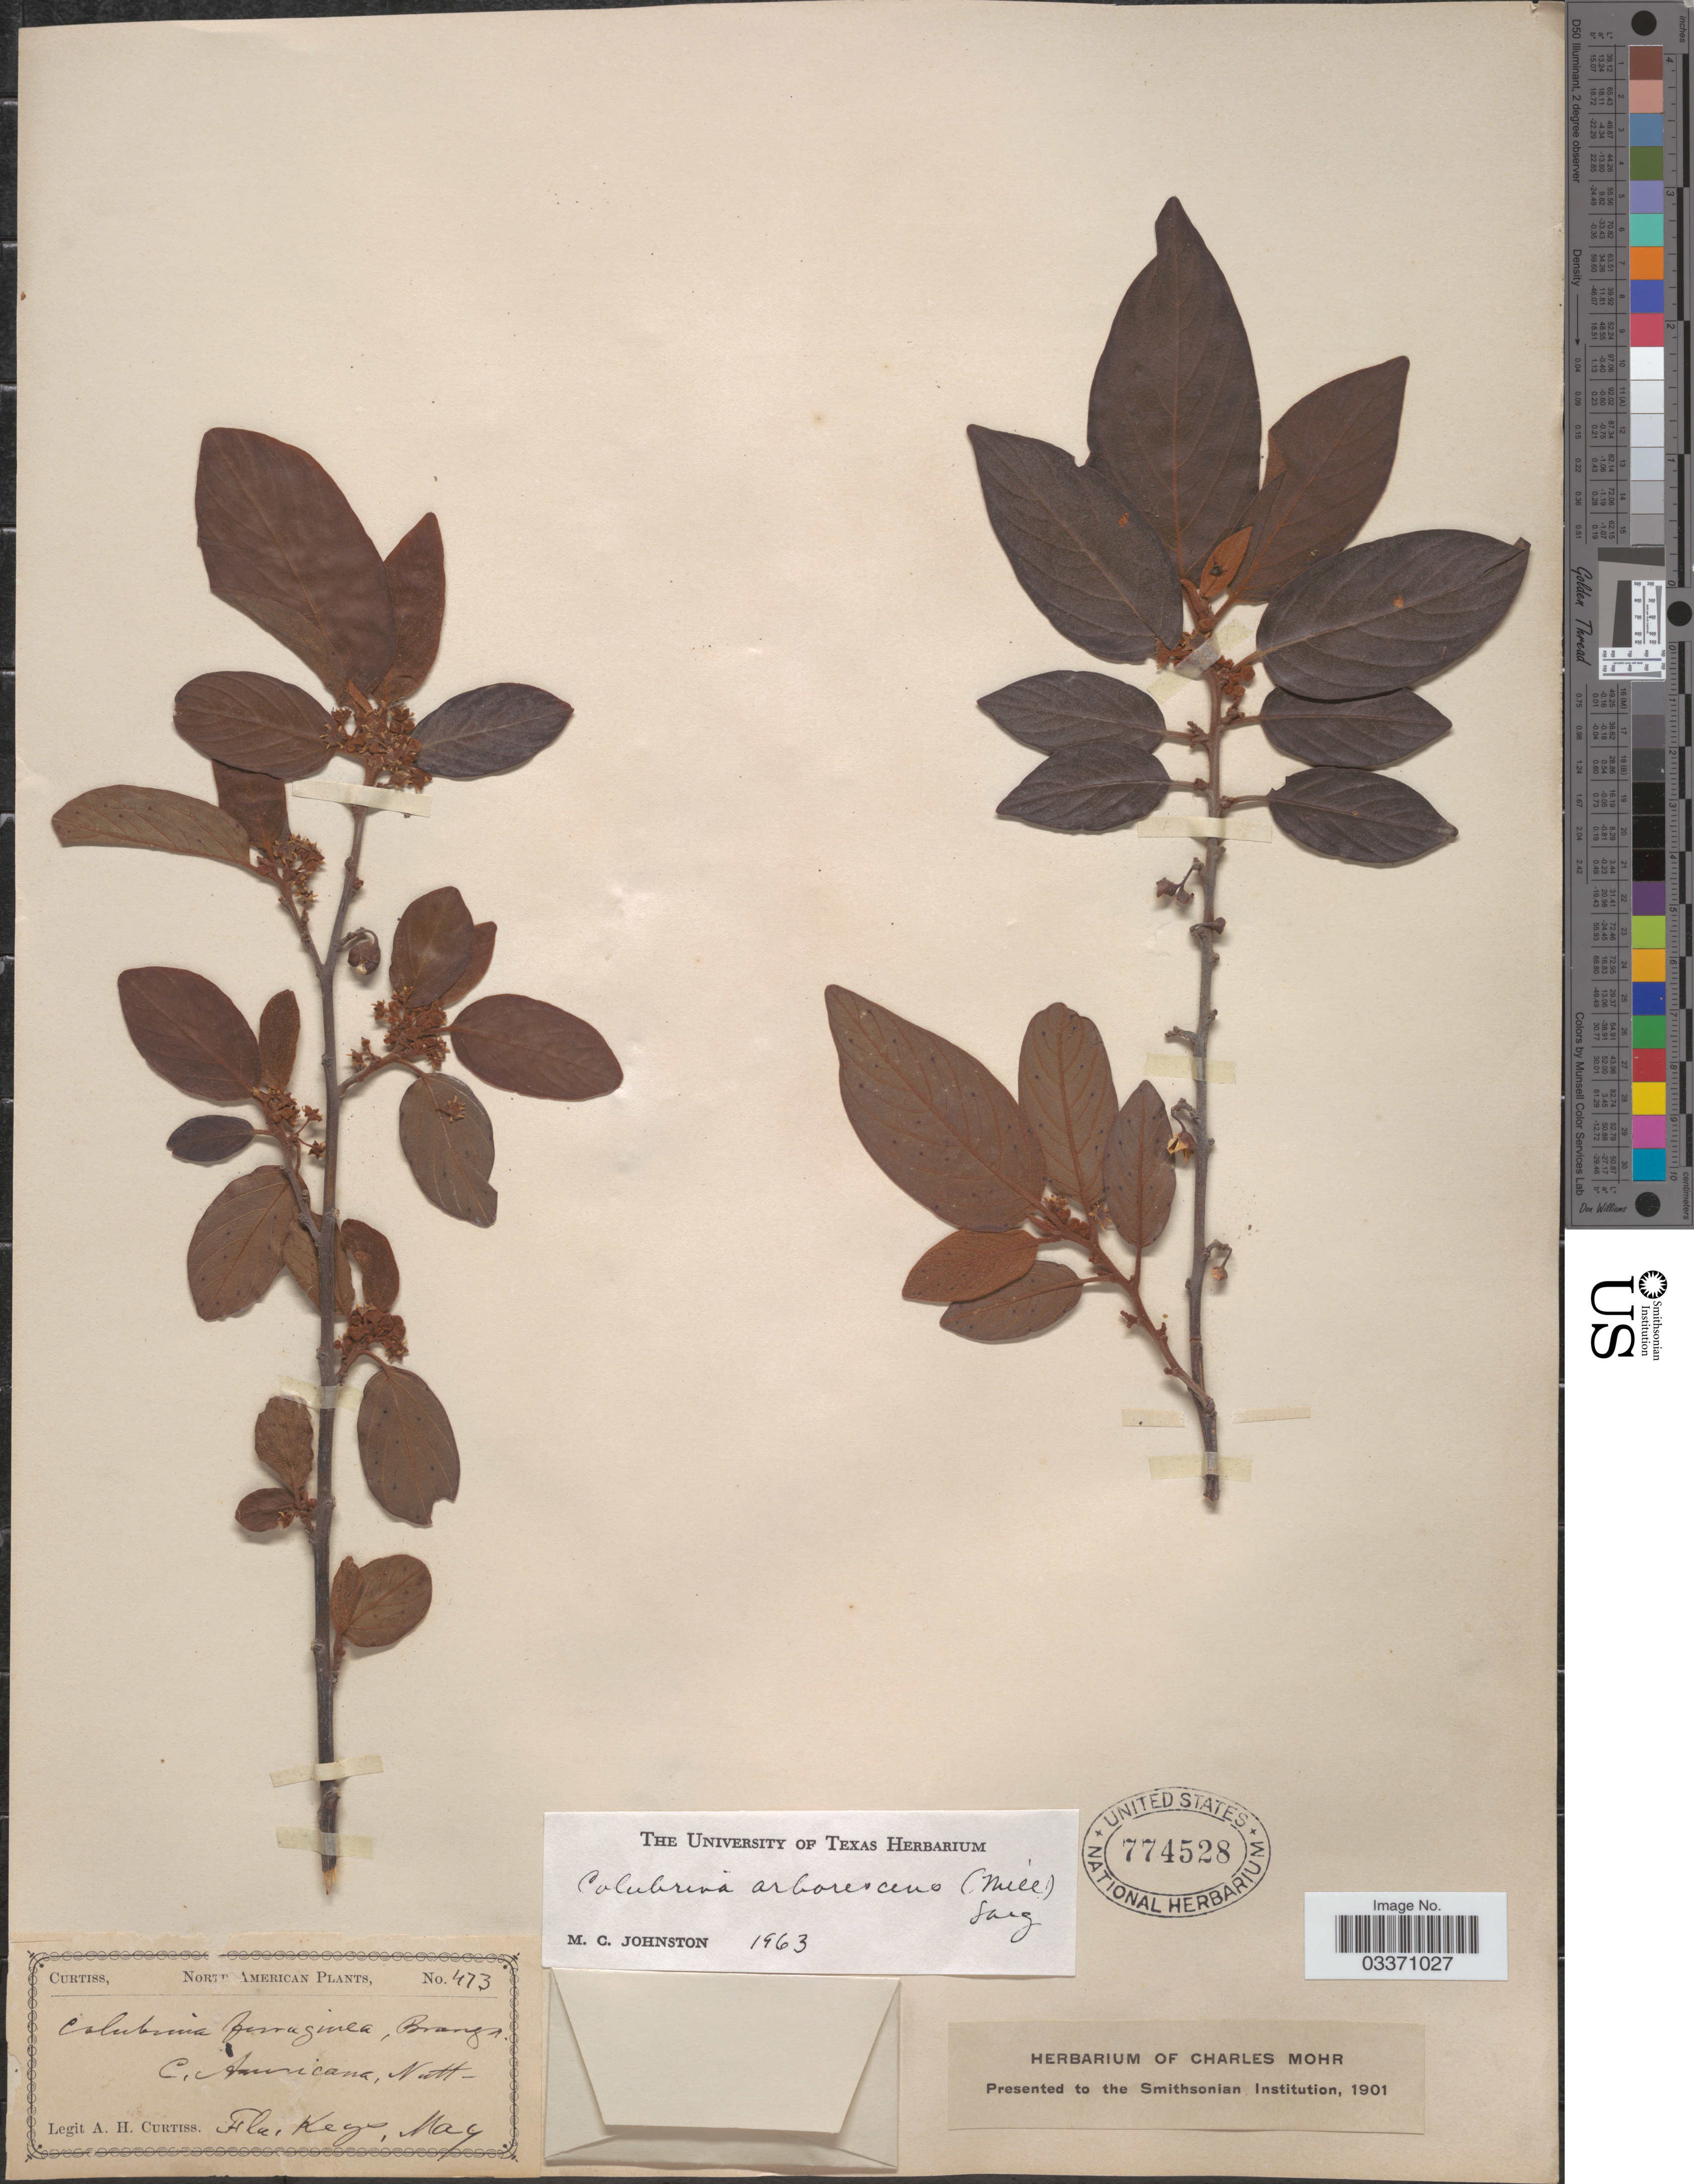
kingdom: Plantae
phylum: Tracheophyta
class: Magnoliopsida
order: Rosales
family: Rhamnaceae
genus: Colubrina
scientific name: Colubrina arborescens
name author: (Mill.) Sarg.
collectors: A. H. Curtiss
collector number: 473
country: United States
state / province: Florida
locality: Fla. Keys.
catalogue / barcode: US 774528